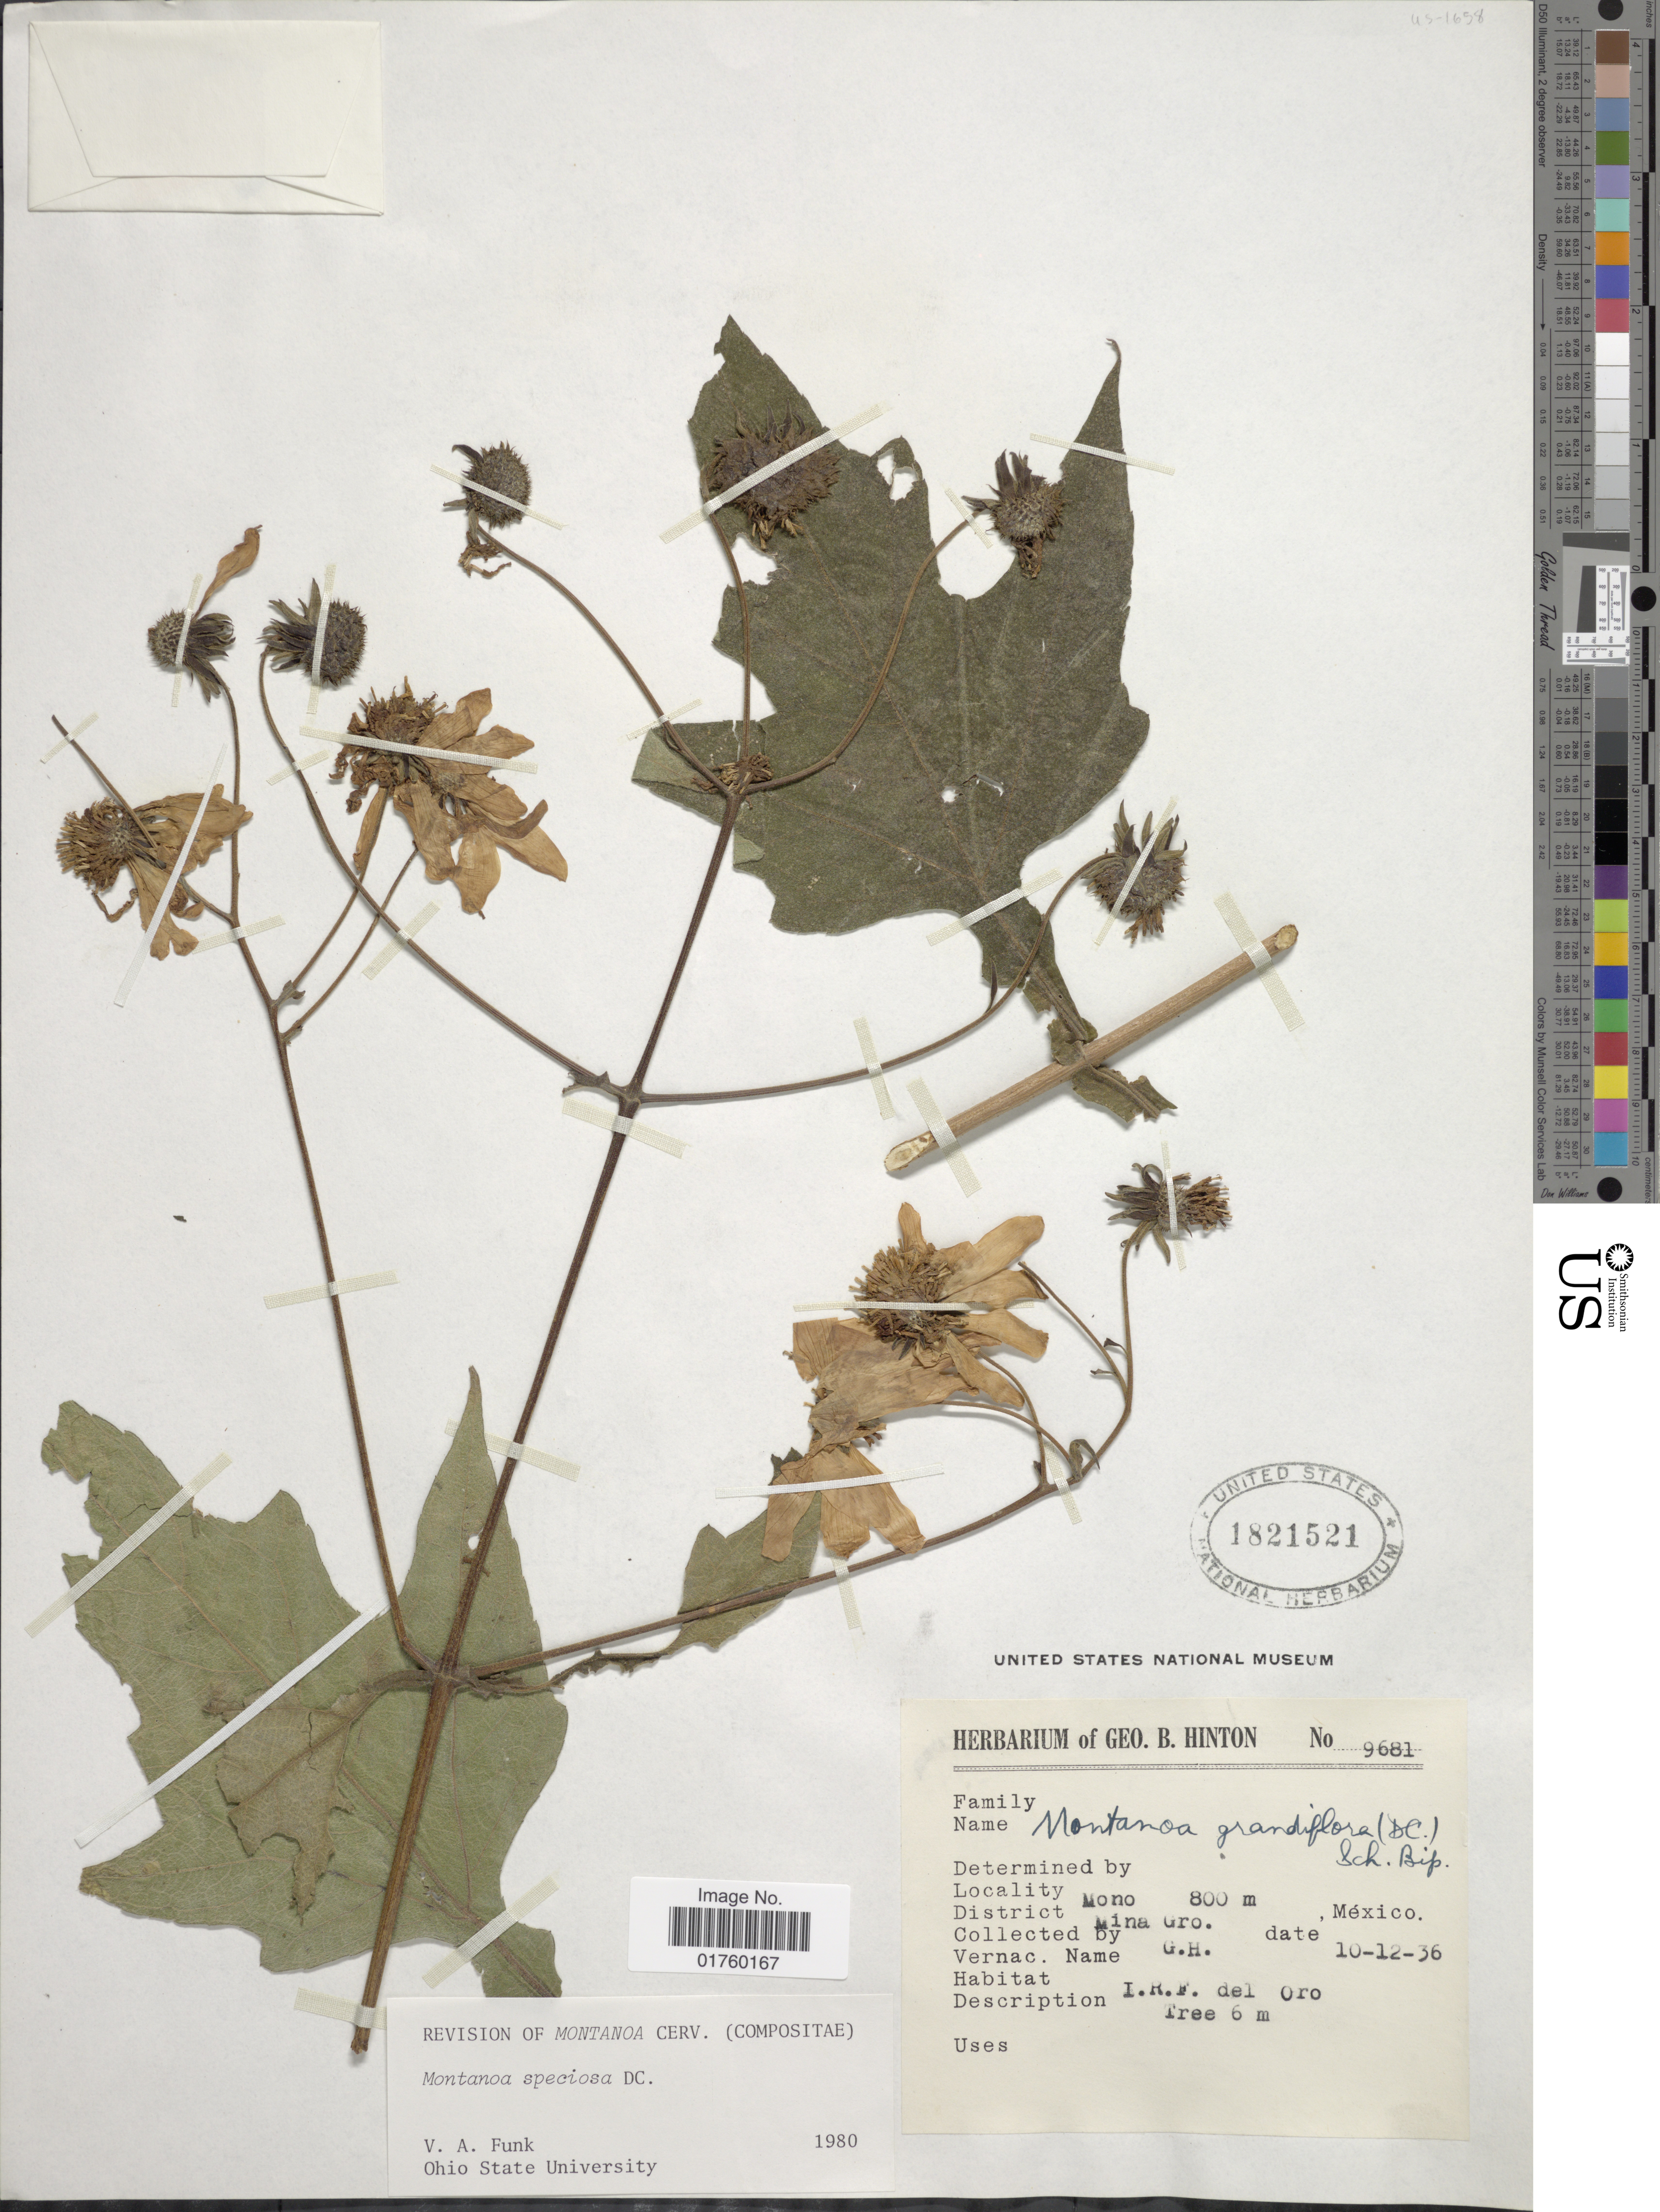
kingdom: Plantae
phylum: Tracheophyta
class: Magnoliopsida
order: Asterales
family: Asteraceae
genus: Montanoa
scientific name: Montanoa speciosa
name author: (DC.) Sch. Bip. ex K. Koch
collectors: G. B. Hinton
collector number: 9681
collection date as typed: Transcribed d/m/y: 12/10/36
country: Mexico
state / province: Guerrero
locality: Mono, District Mina.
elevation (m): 800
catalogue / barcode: US 1821521